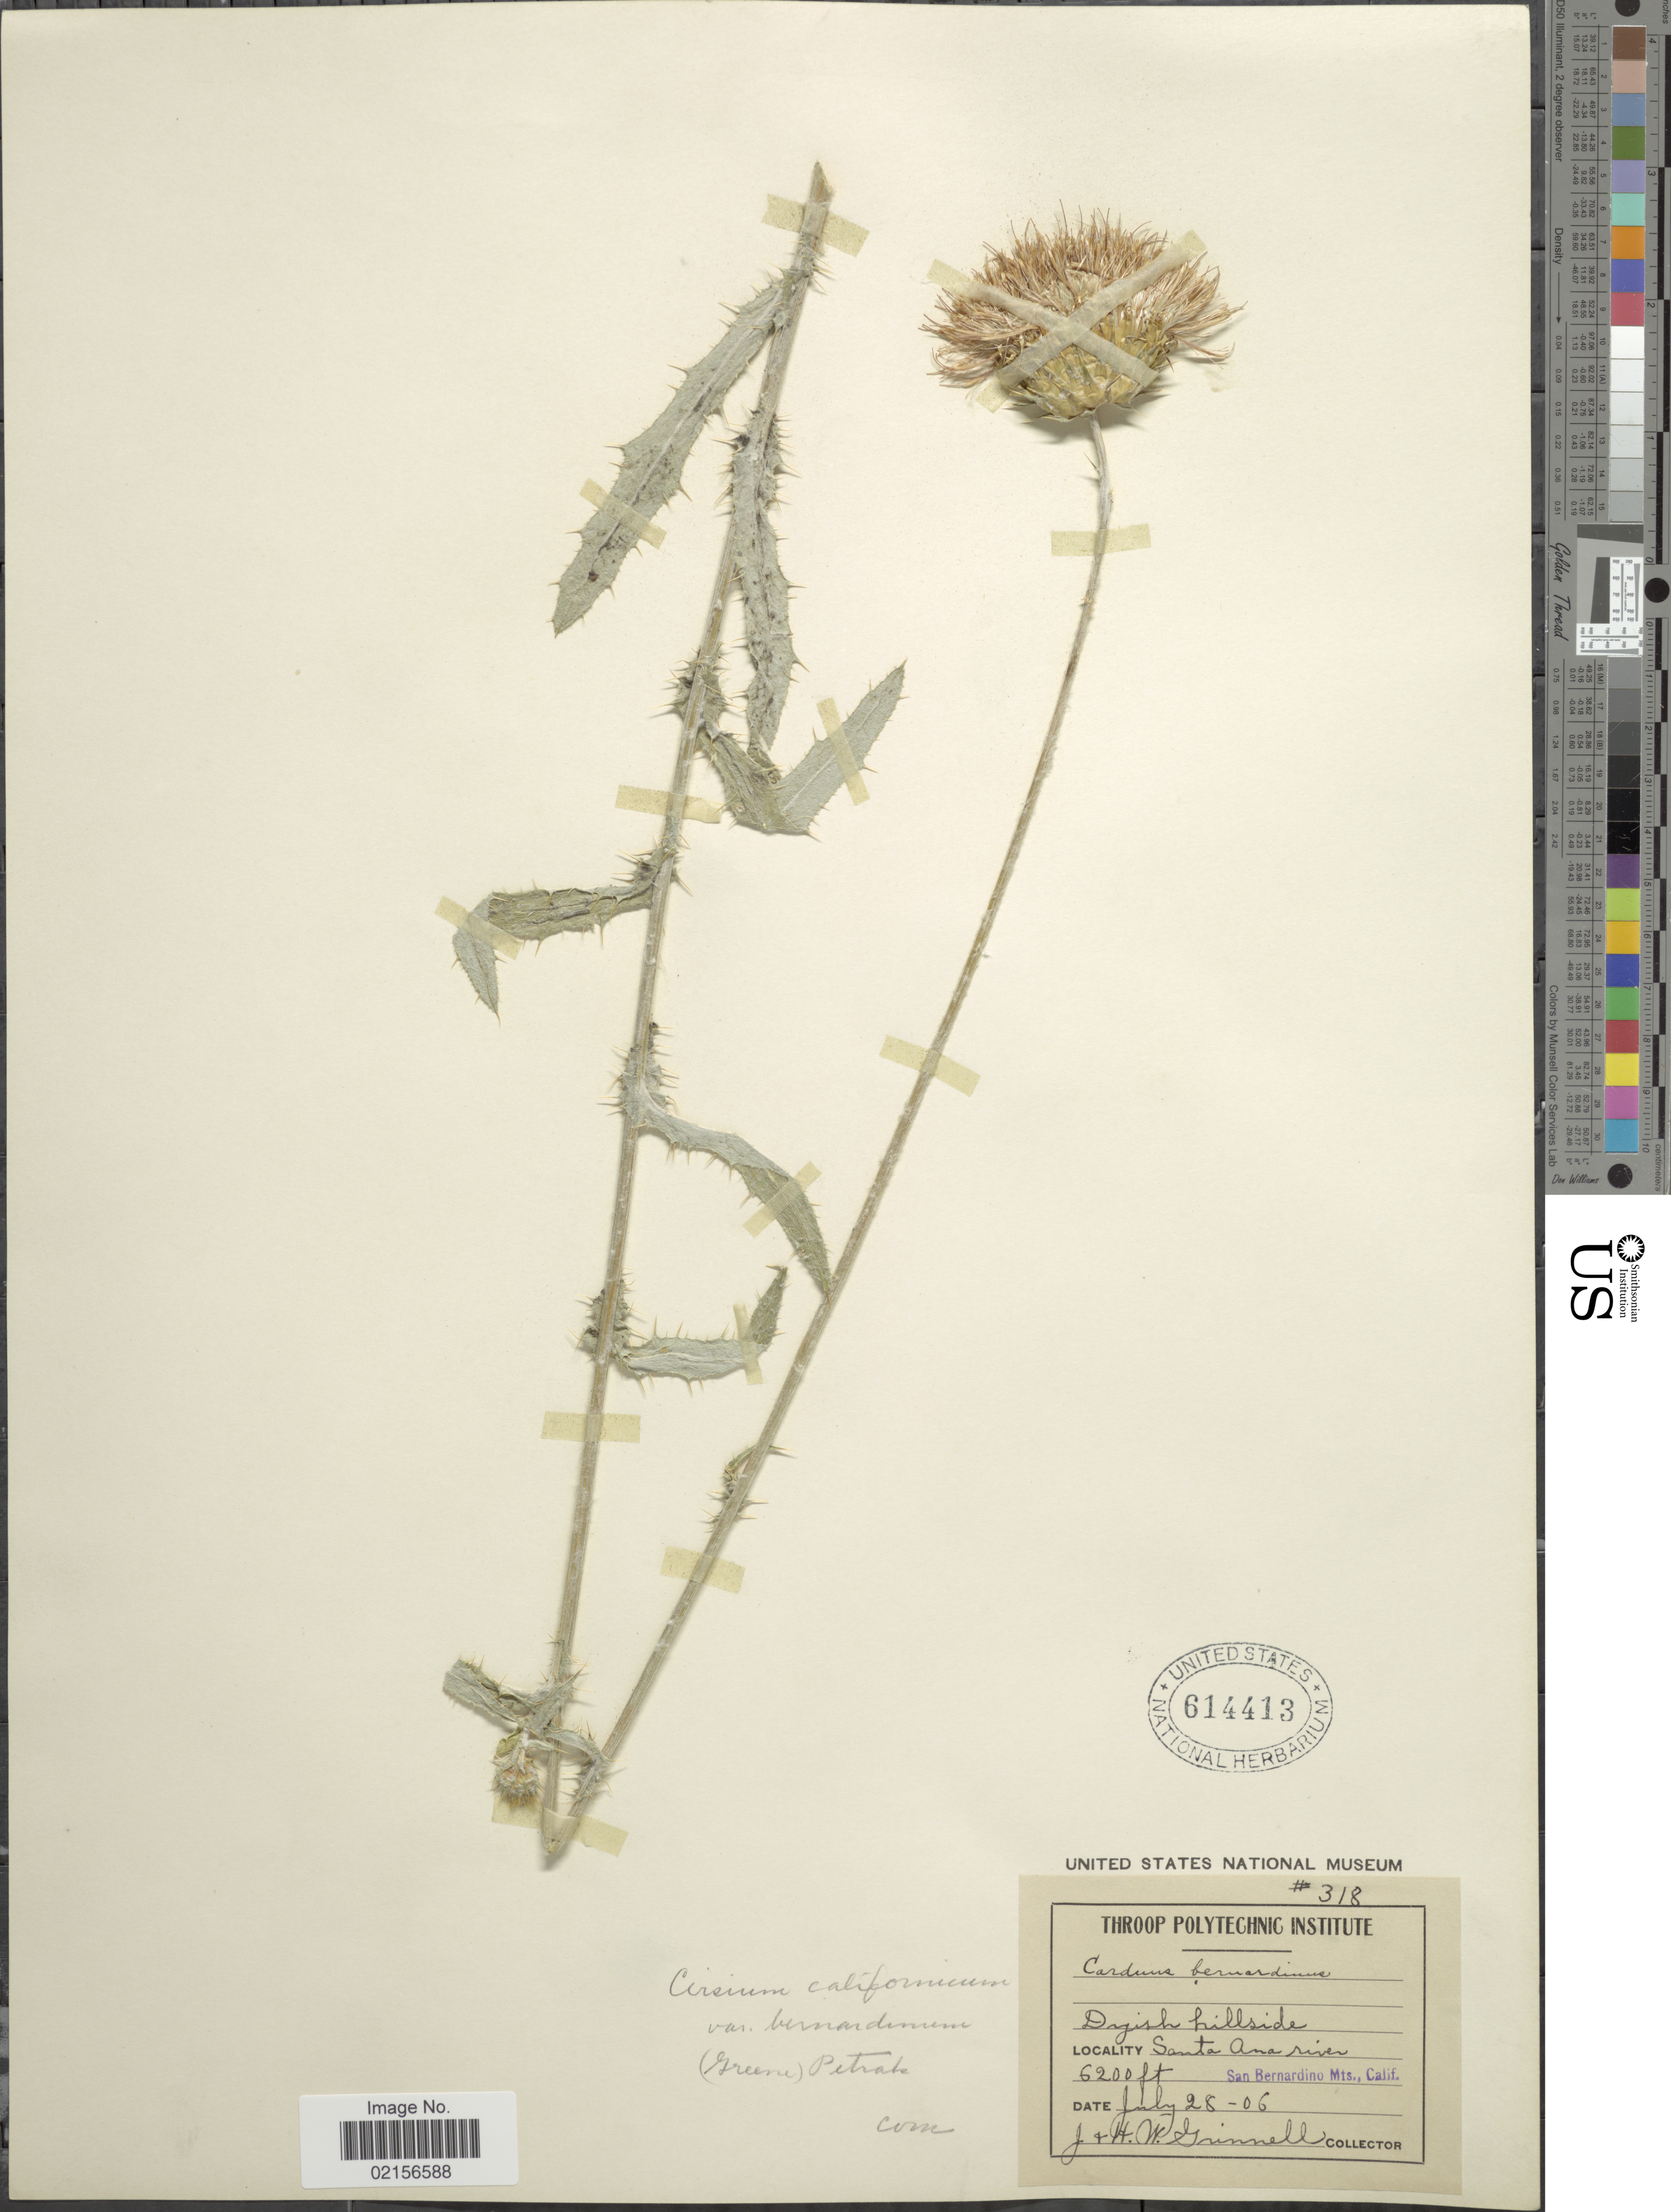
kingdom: Plantae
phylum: Tracheophyta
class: Magnoliopsida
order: Asterales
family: Asteraceae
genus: Cirsium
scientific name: Cirsium occidentale var. californicum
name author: (A. Gray) D.J. Keil & C.E. Turner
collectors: J. Grinnell & H. Grinnell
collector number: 318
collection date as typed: Transcribed d/m/y: 28/7/6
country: United States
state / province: California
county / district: San Bernardino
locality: Dryish hillside,Santa Ana river, San Bernardino Mts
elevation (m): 1890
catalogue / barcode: US 614413